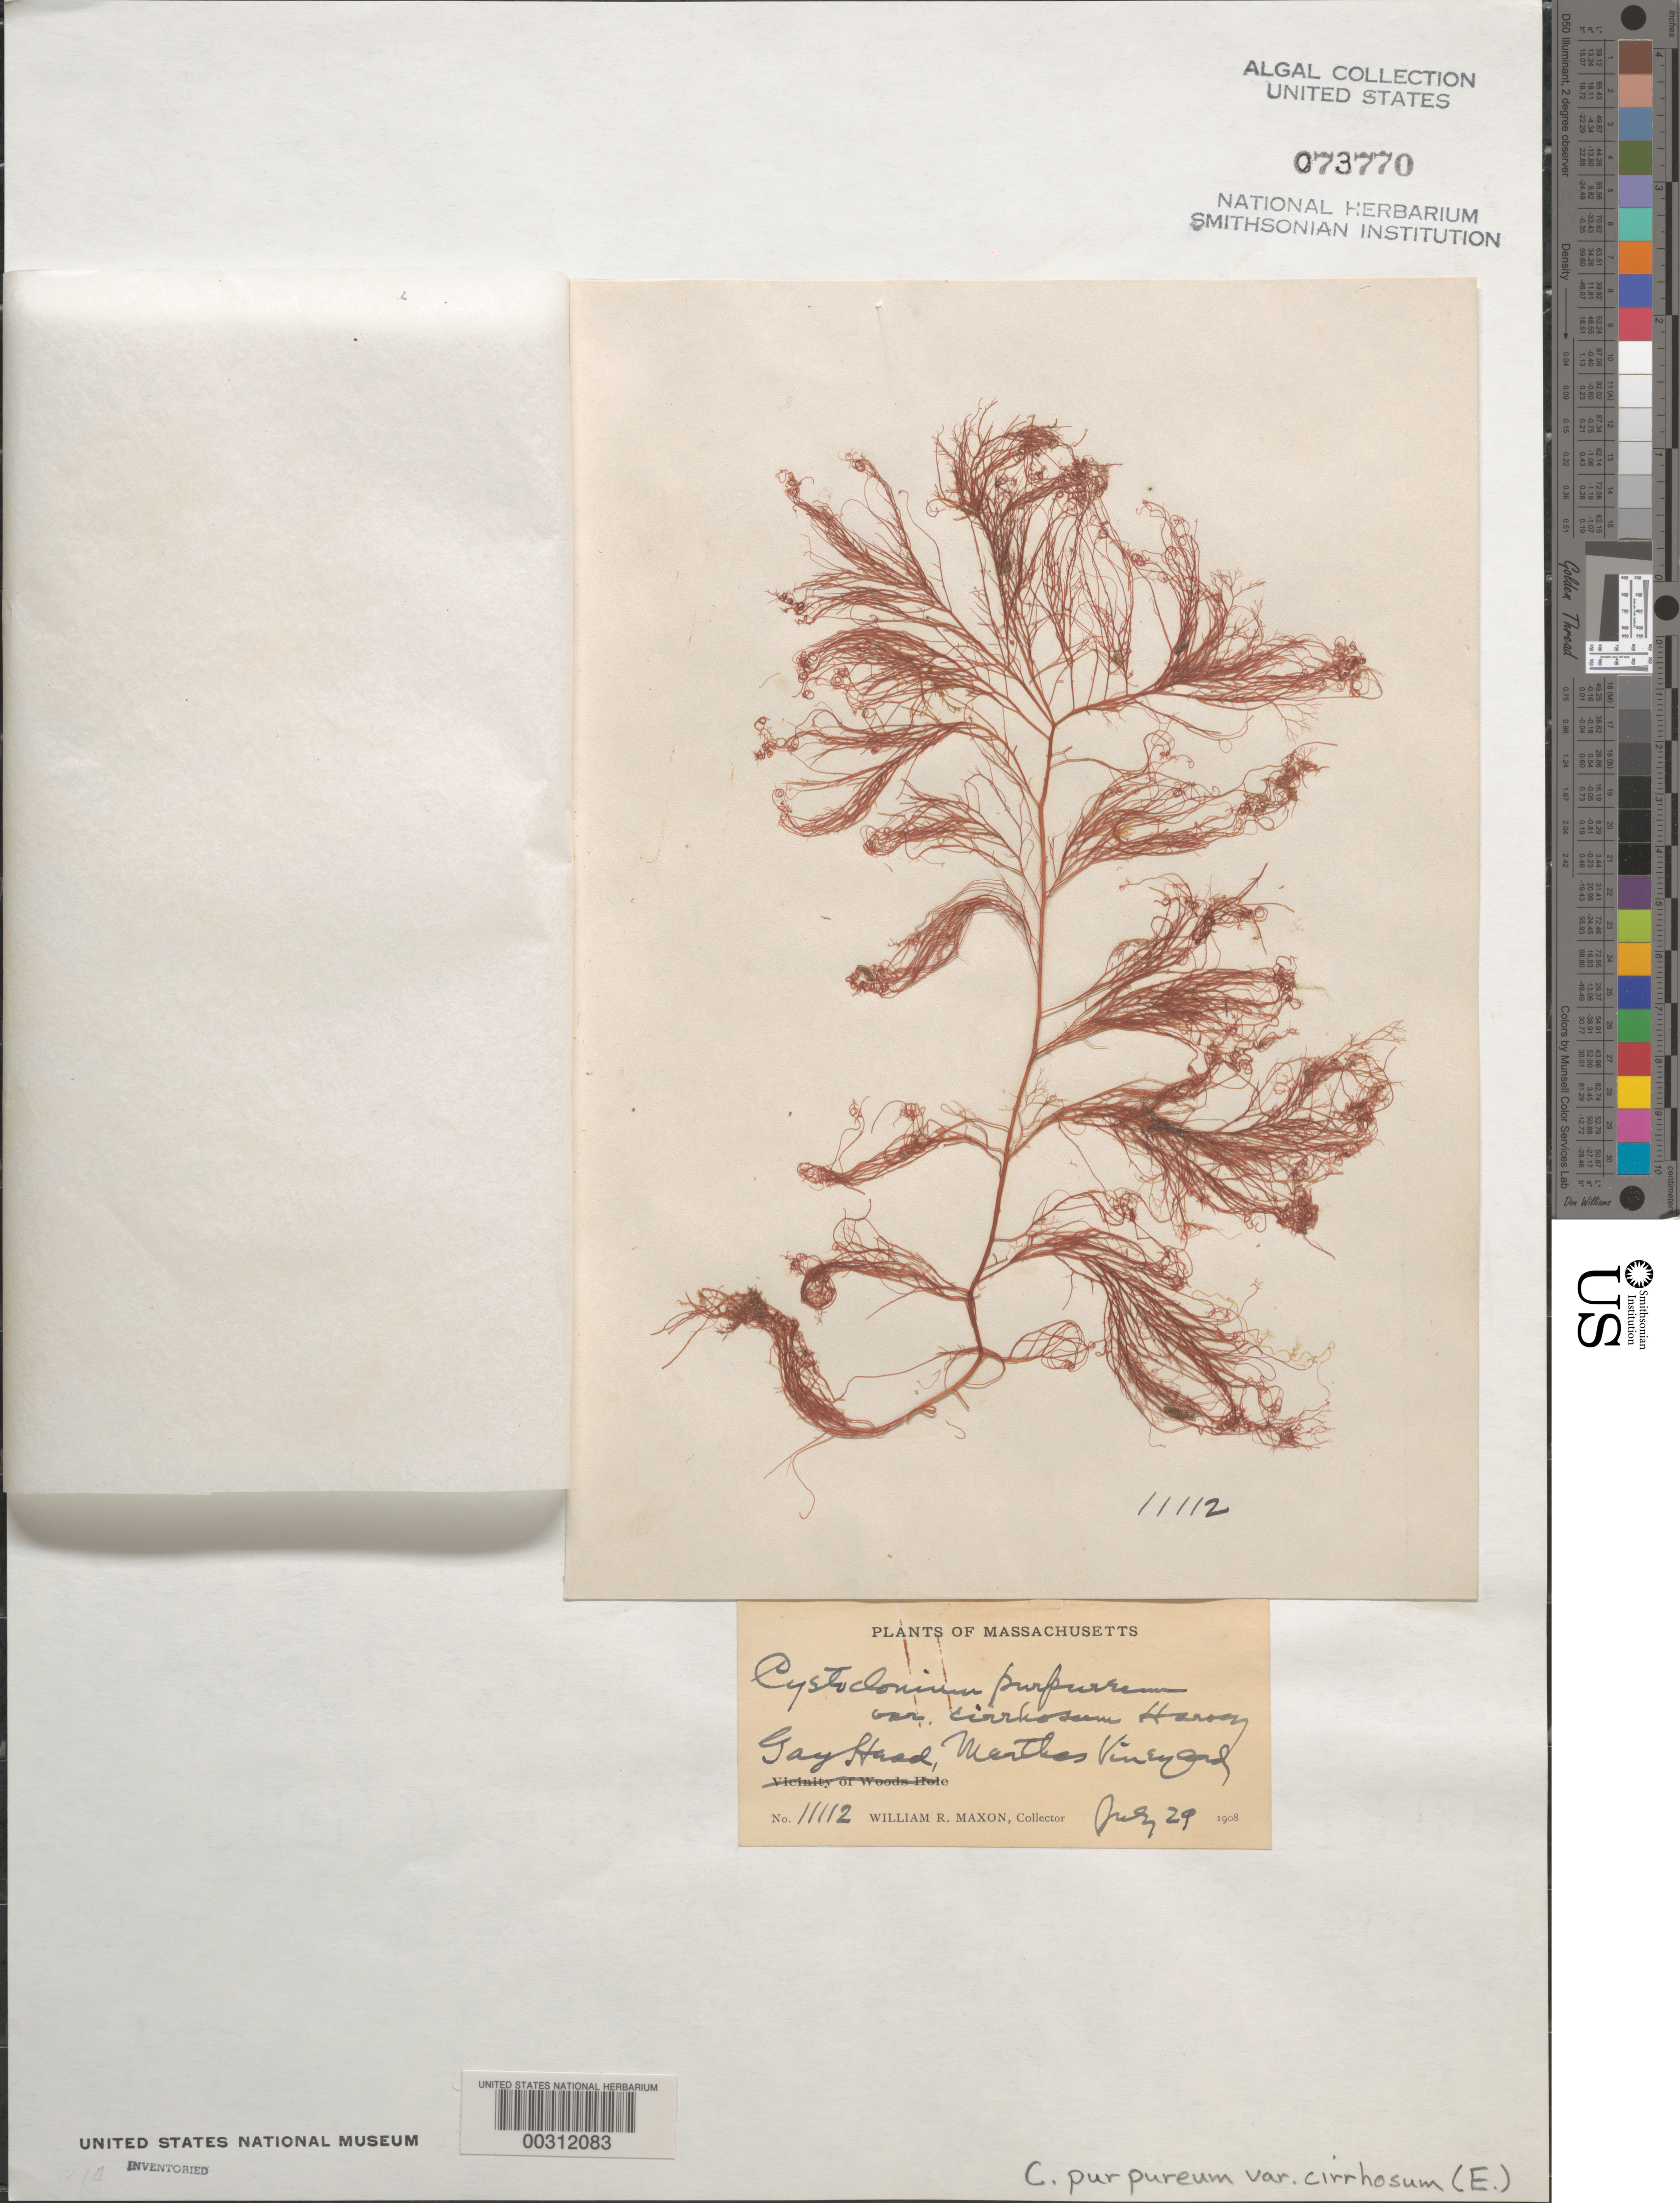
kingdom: Plantae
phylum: Rhodophyta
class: Florideophyceae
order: Gigartinales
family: Cystocloniaceae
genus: Cystoclonium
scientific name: Cystoclonium purpureum var. cirrhosum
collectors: W. R. Maxon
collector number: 11112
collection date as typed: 29 Jul 1908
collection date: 1908-07-29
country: United States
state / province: Massachusetts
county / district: Dukes County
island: Martha's Vineyard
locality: Gay Head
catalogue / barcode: US 73770